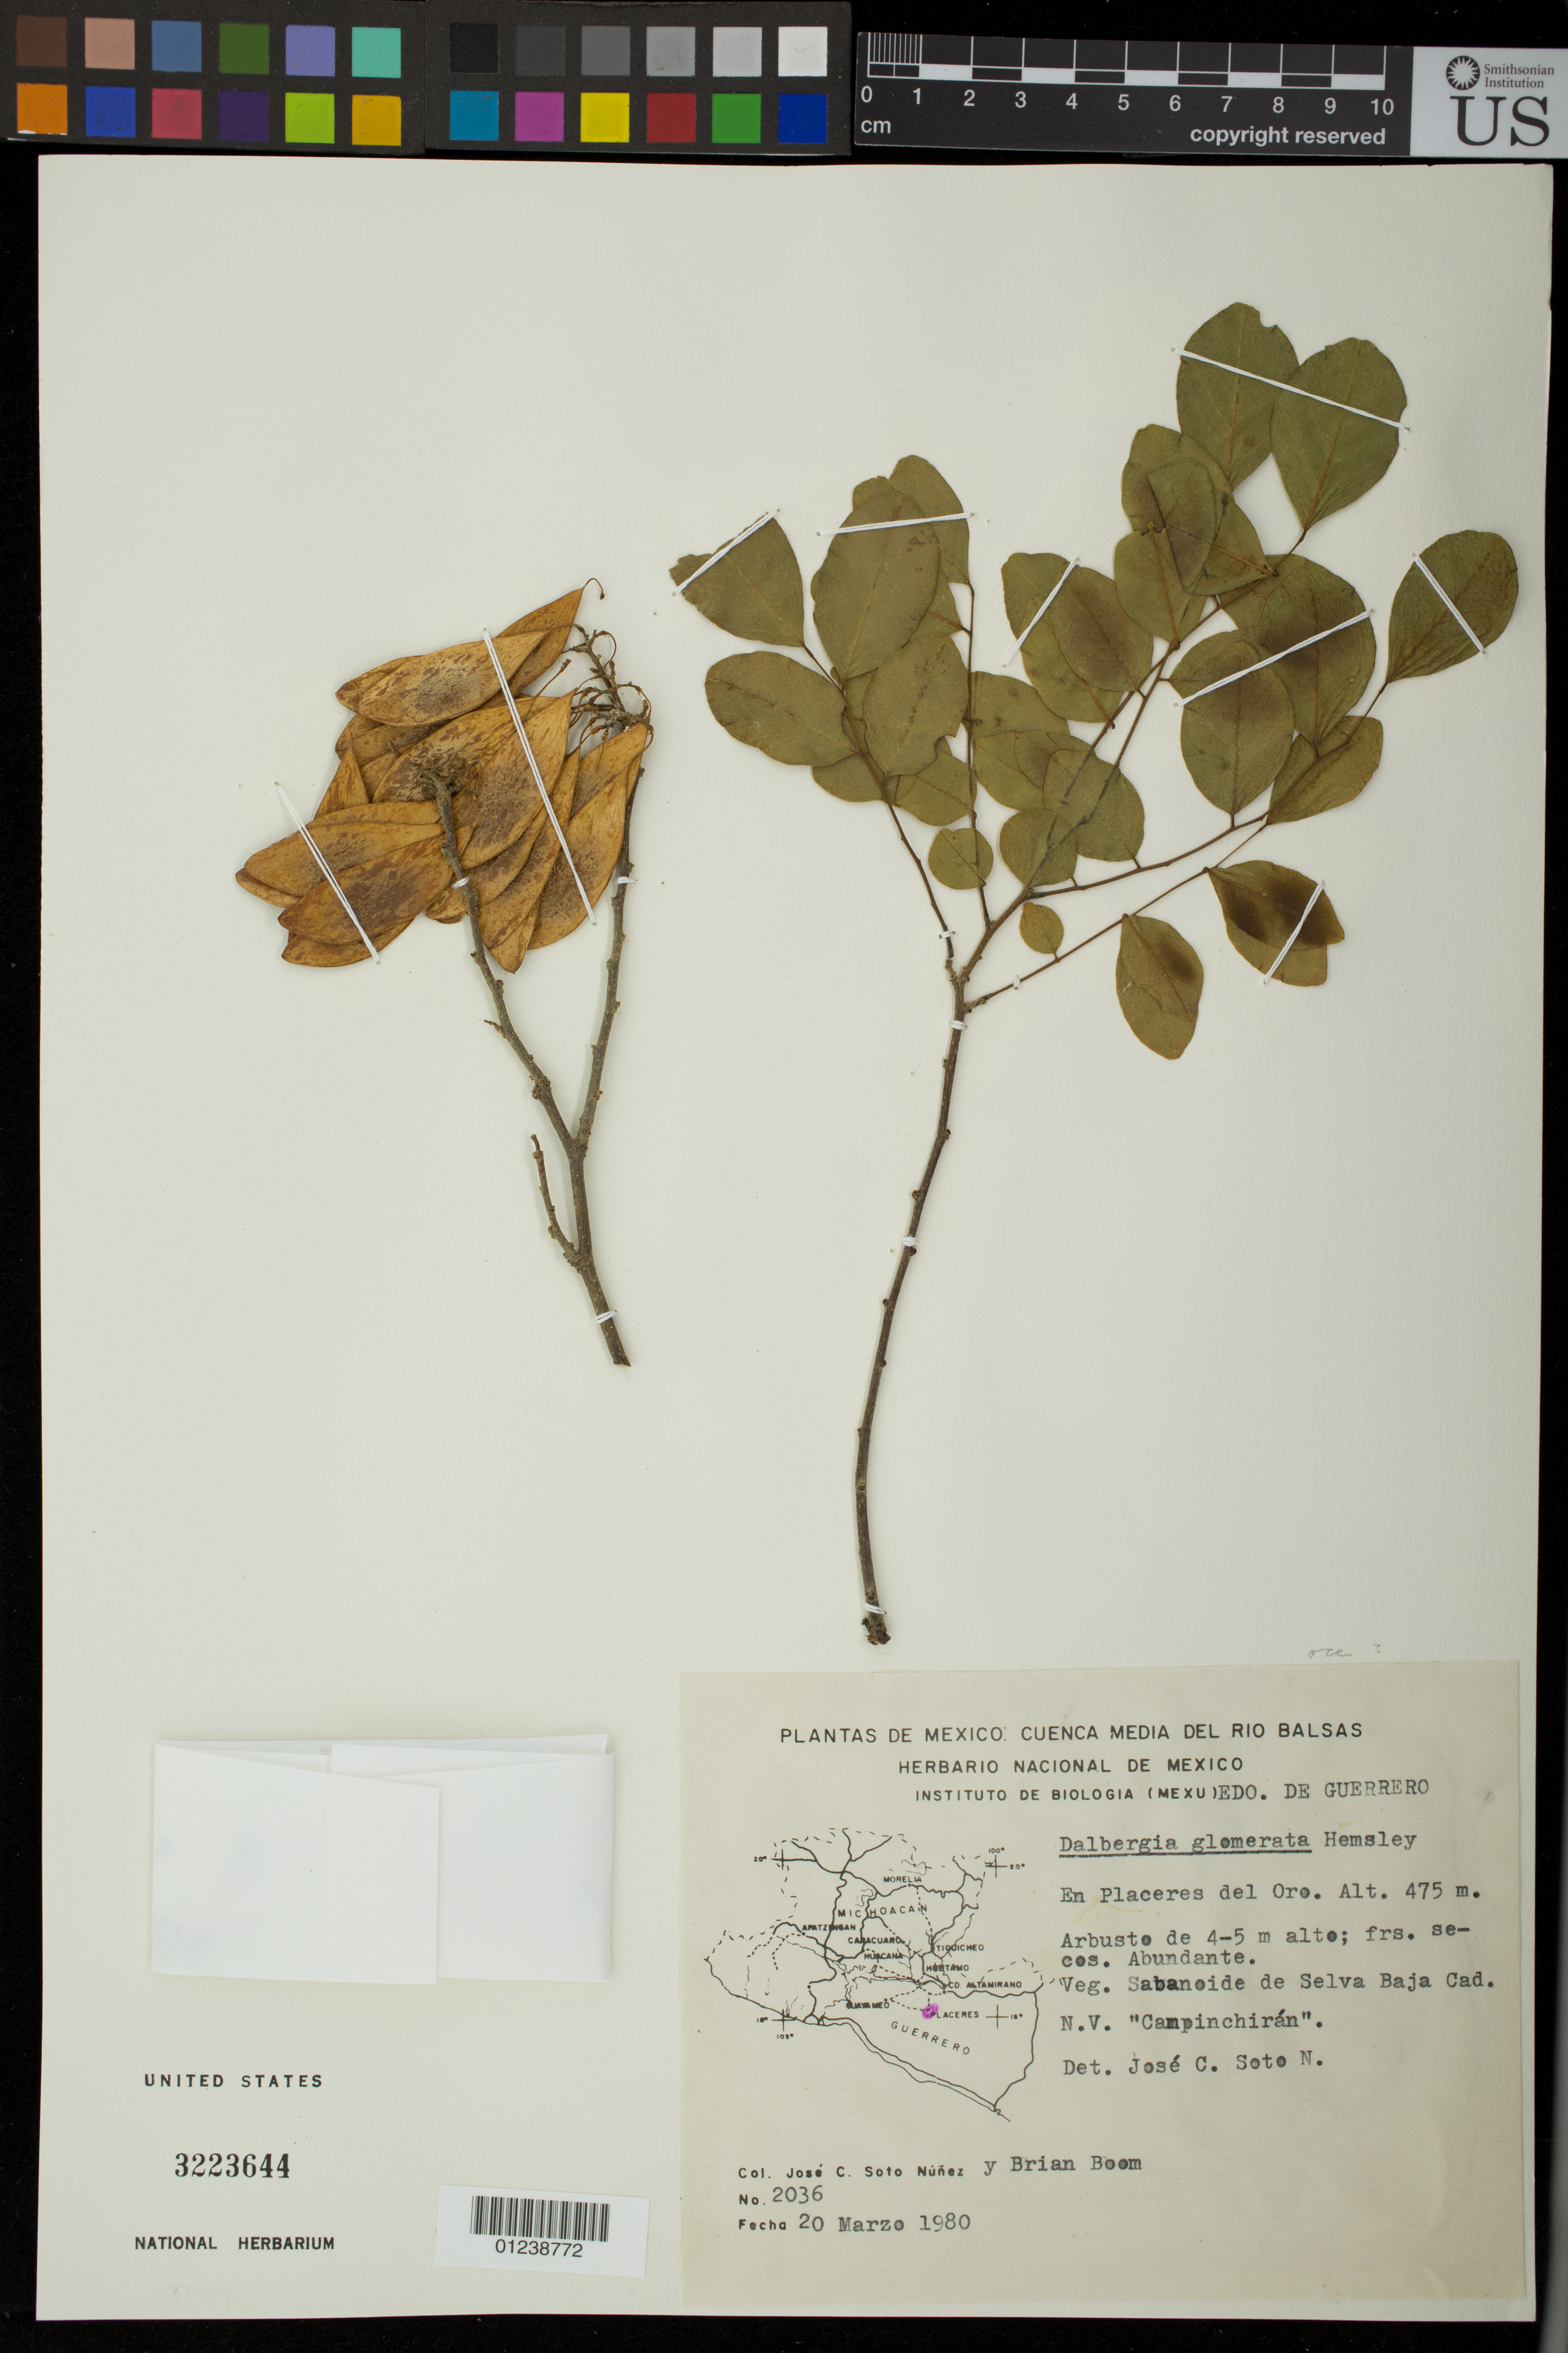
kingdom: Plantae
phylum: Tracheophyta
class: Magnoliopsida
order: Fabales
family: Fabaceae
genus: Dalbergia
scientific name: Dalbergia sp.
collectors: J. C. Soto Núñez & B. M. Boom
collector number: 2036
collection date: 1980-03-20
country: Mexico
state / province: Guerrero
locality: Placeres del Oro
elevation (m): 475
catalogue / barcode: US 3223644